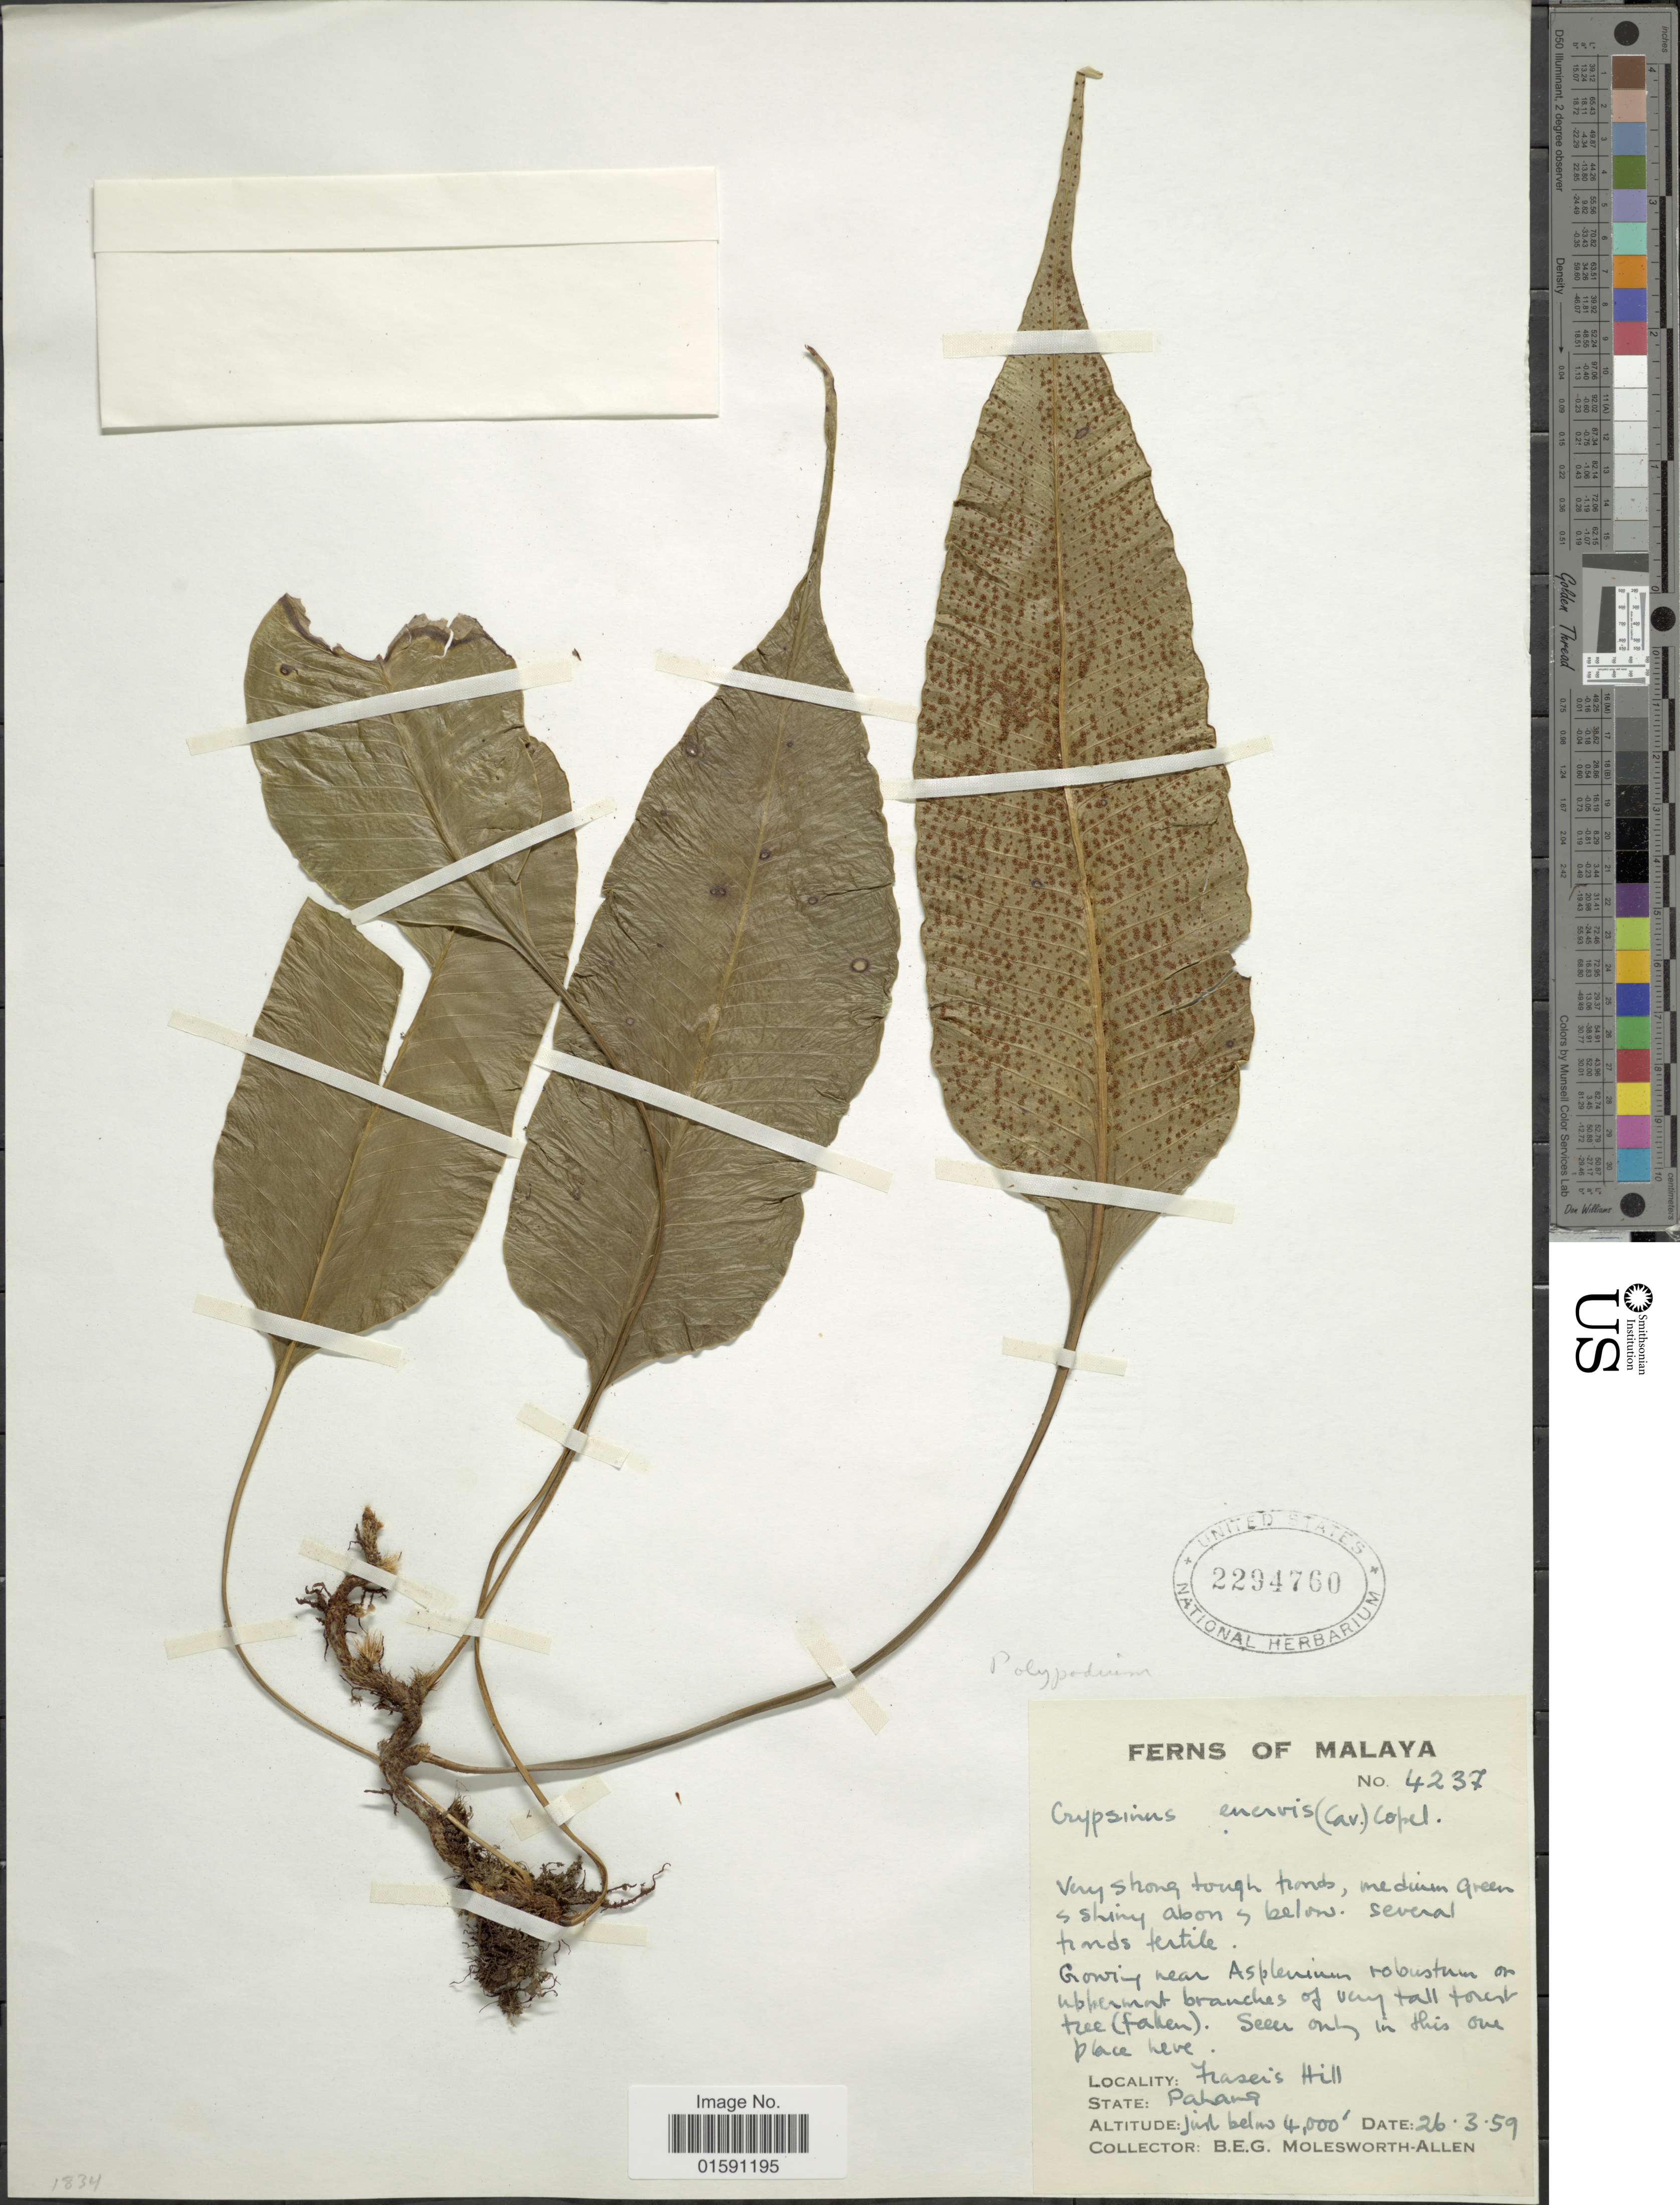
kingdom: Plantae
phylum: Tracheophyta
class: Polypodiopsida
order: Polypodiales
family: Polypodiaceae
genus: Selliguea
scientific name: Selliguea enervis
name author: (Cav.) Ching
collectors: B. E. G. Molesworth-Allen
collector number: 4237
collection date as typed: Transcribed d/m/y: 26/3/59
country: Malaysia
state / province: Pahang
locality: Fraser's Hill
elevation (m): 1219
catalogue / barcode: US 2294760